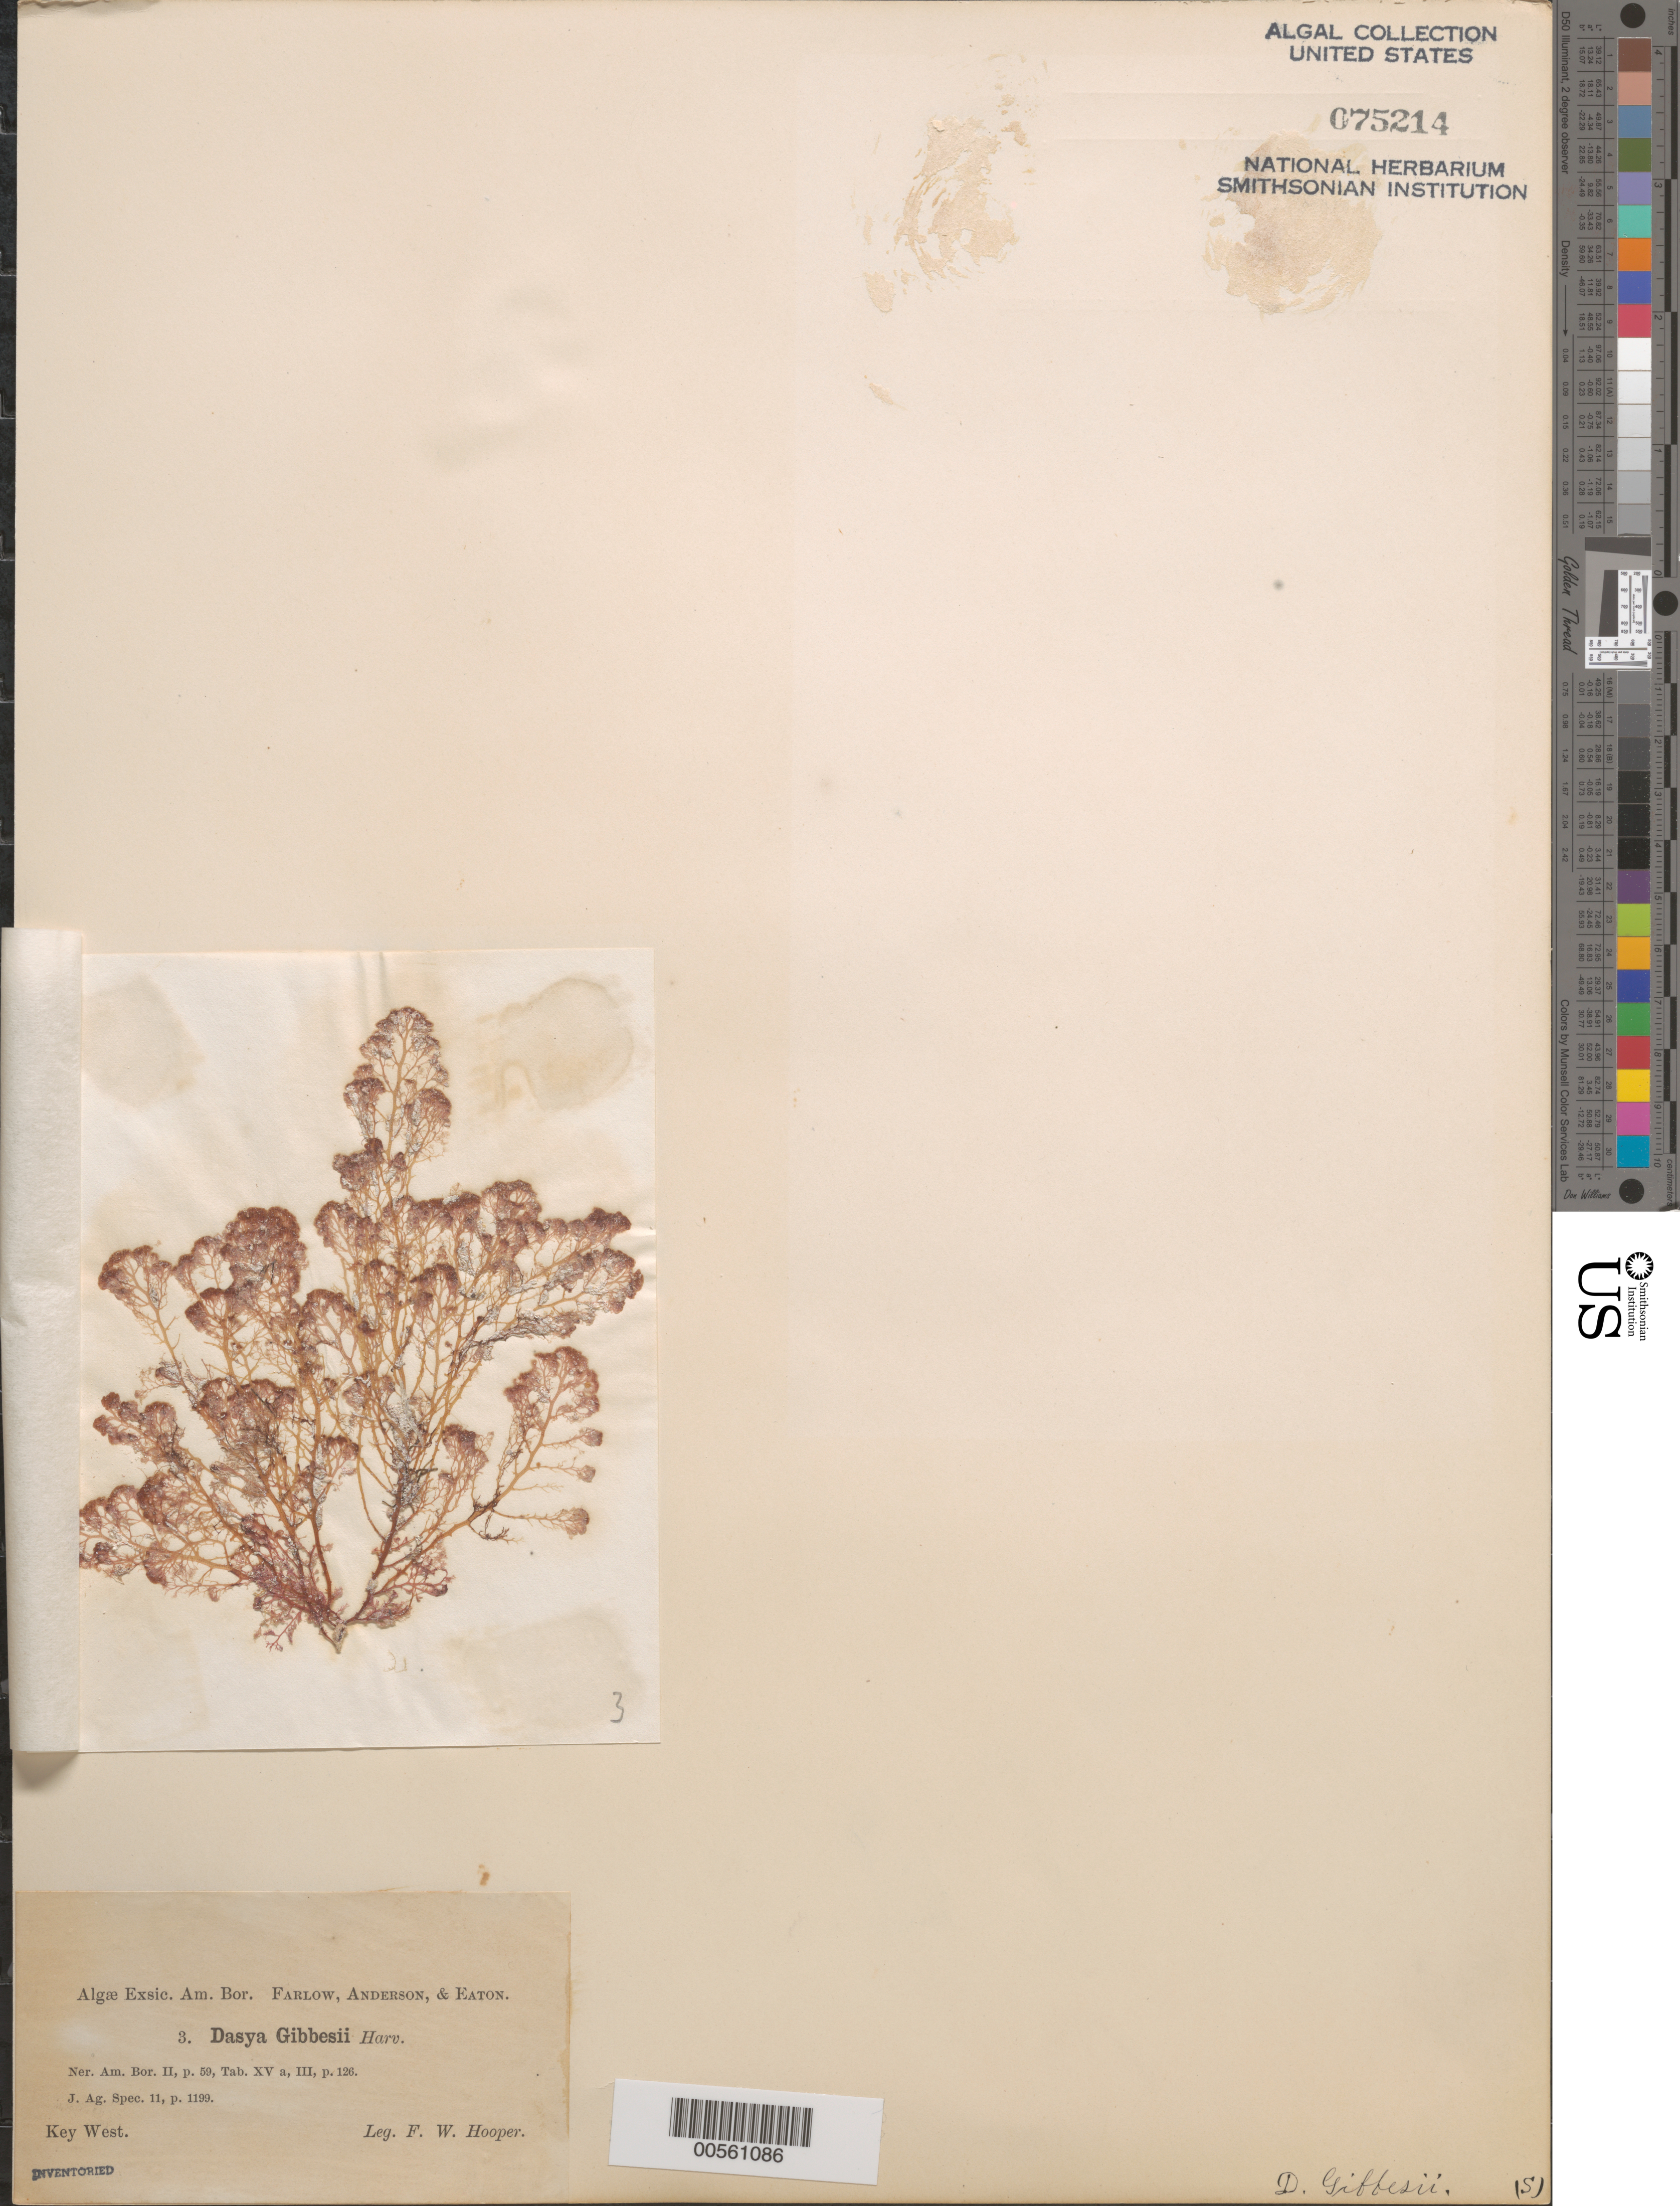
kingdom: Plantae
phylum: Rhodophyta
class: Florideophyceae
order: Ceramiales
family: Dasyaceae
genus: Heterosiphonia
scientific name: Heterosiphonia gibbesii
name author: (Harv.)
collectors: F. Hooper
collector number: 3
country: United States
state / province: Florida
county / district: Monroe County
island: Key West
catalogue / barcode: US 75214